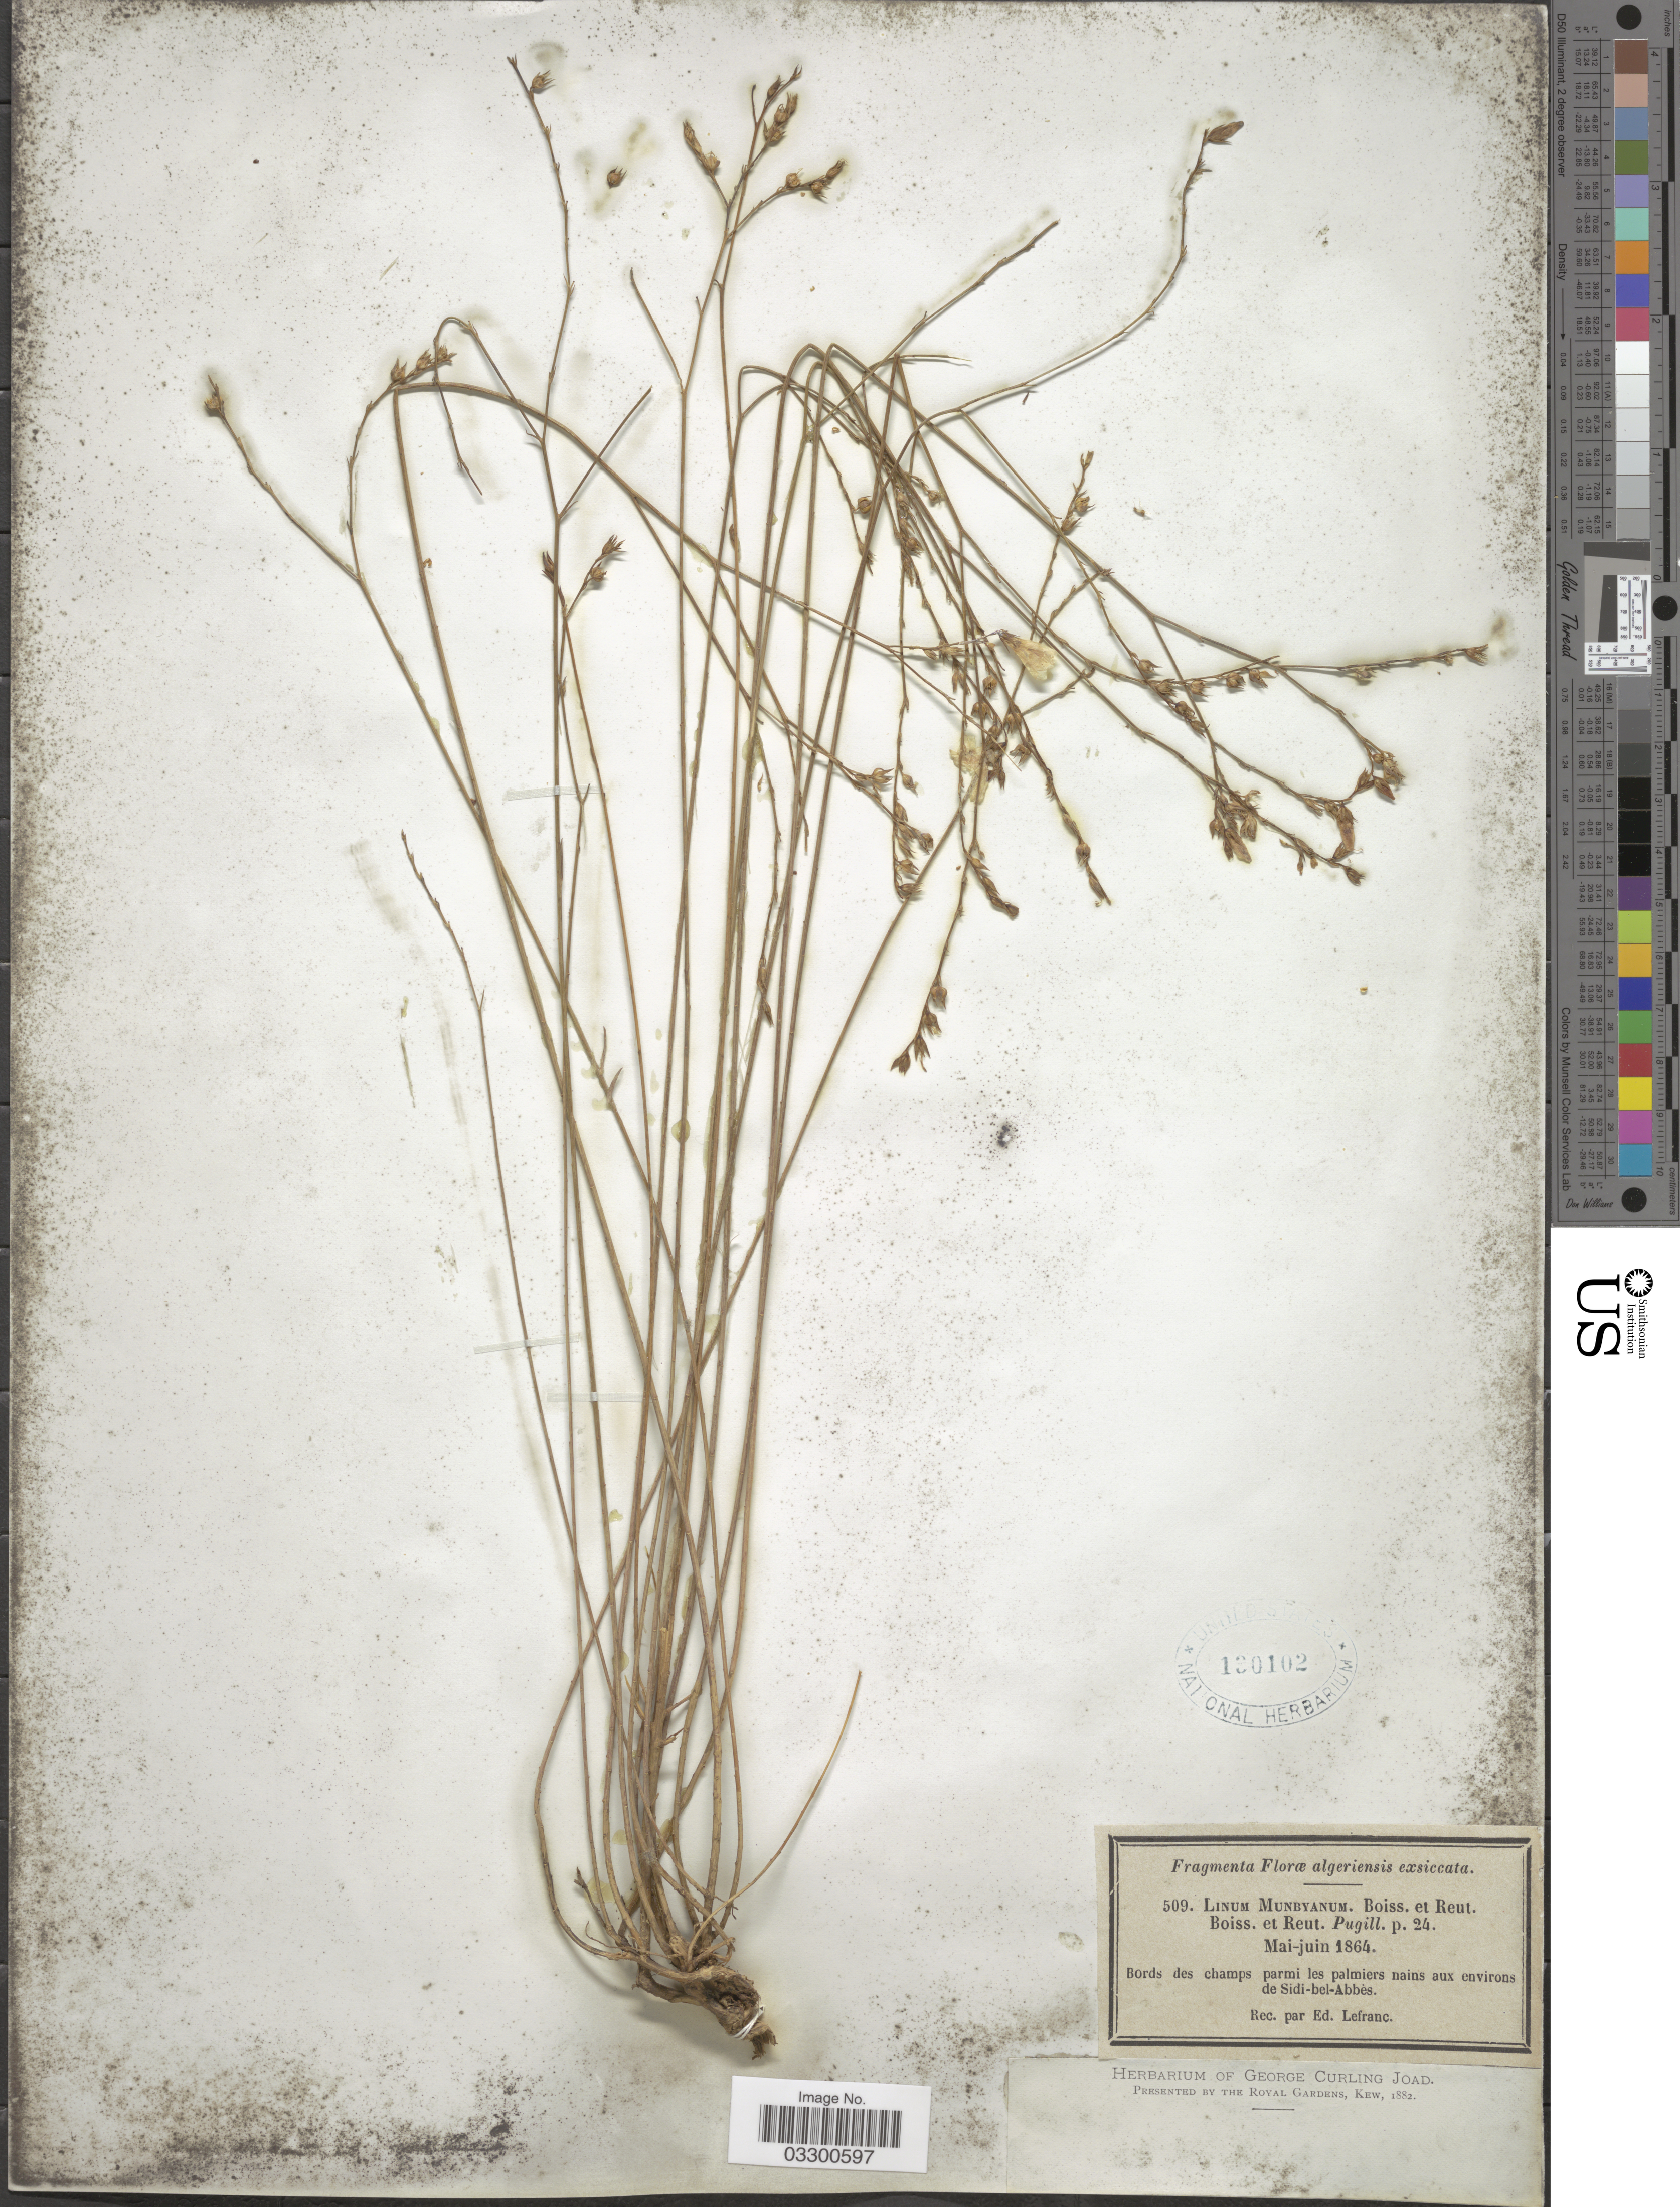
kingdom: Plantae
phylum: Tracheophyta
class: Magnoliopsida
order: Malpighiales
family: Linaceae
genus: Linum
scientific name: Linum munbyanum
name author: Boiss. & Reut.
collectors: E. Lefranc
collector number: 509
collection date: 1864-05/1864-06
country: Algeria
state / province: Sidi Bel Abbes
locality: Environs de Sidi-bel-Abbès.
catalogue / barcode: US 130102